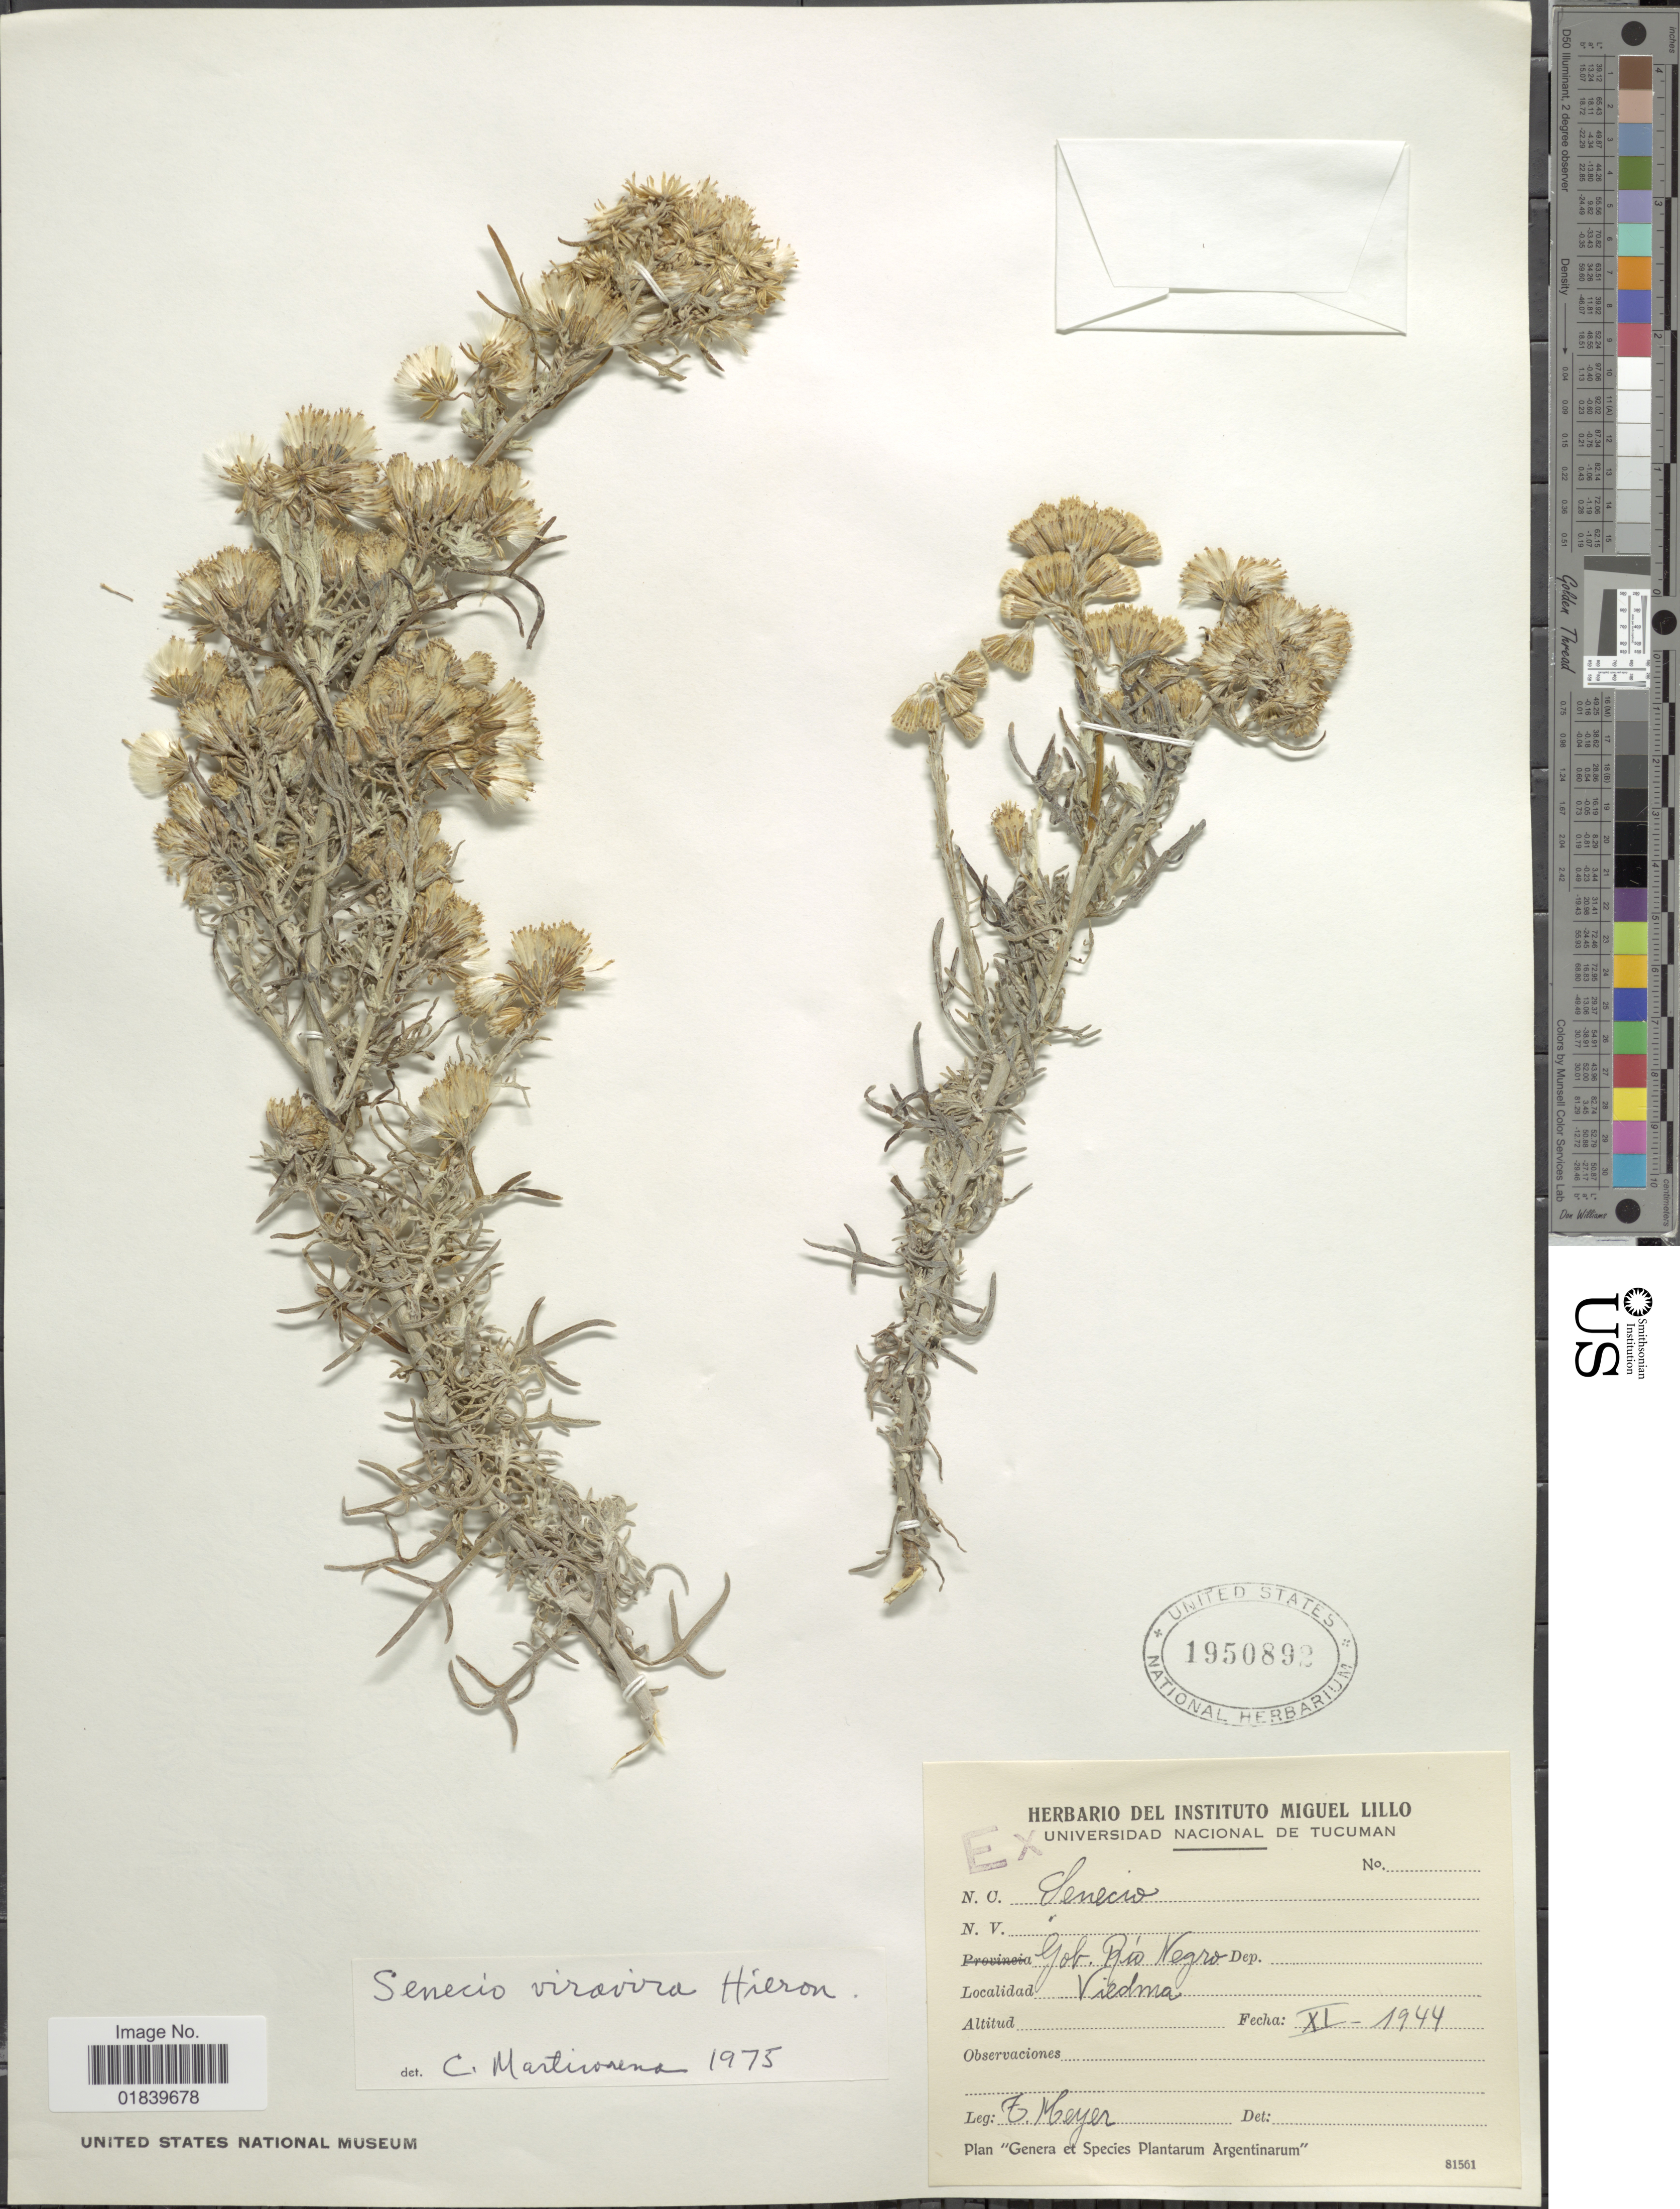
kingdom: Plantae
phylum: Tracheophyta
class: Magnoliopsida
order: Asterales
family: Asteraceae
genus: Senecio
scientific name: Senecio vira-vira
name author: Hieron.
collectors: F. Meyer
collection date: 1944-11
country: Argentina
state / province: Rio Negro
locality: Gob. Rio Negro. Viedma.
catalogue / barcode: US 1950892